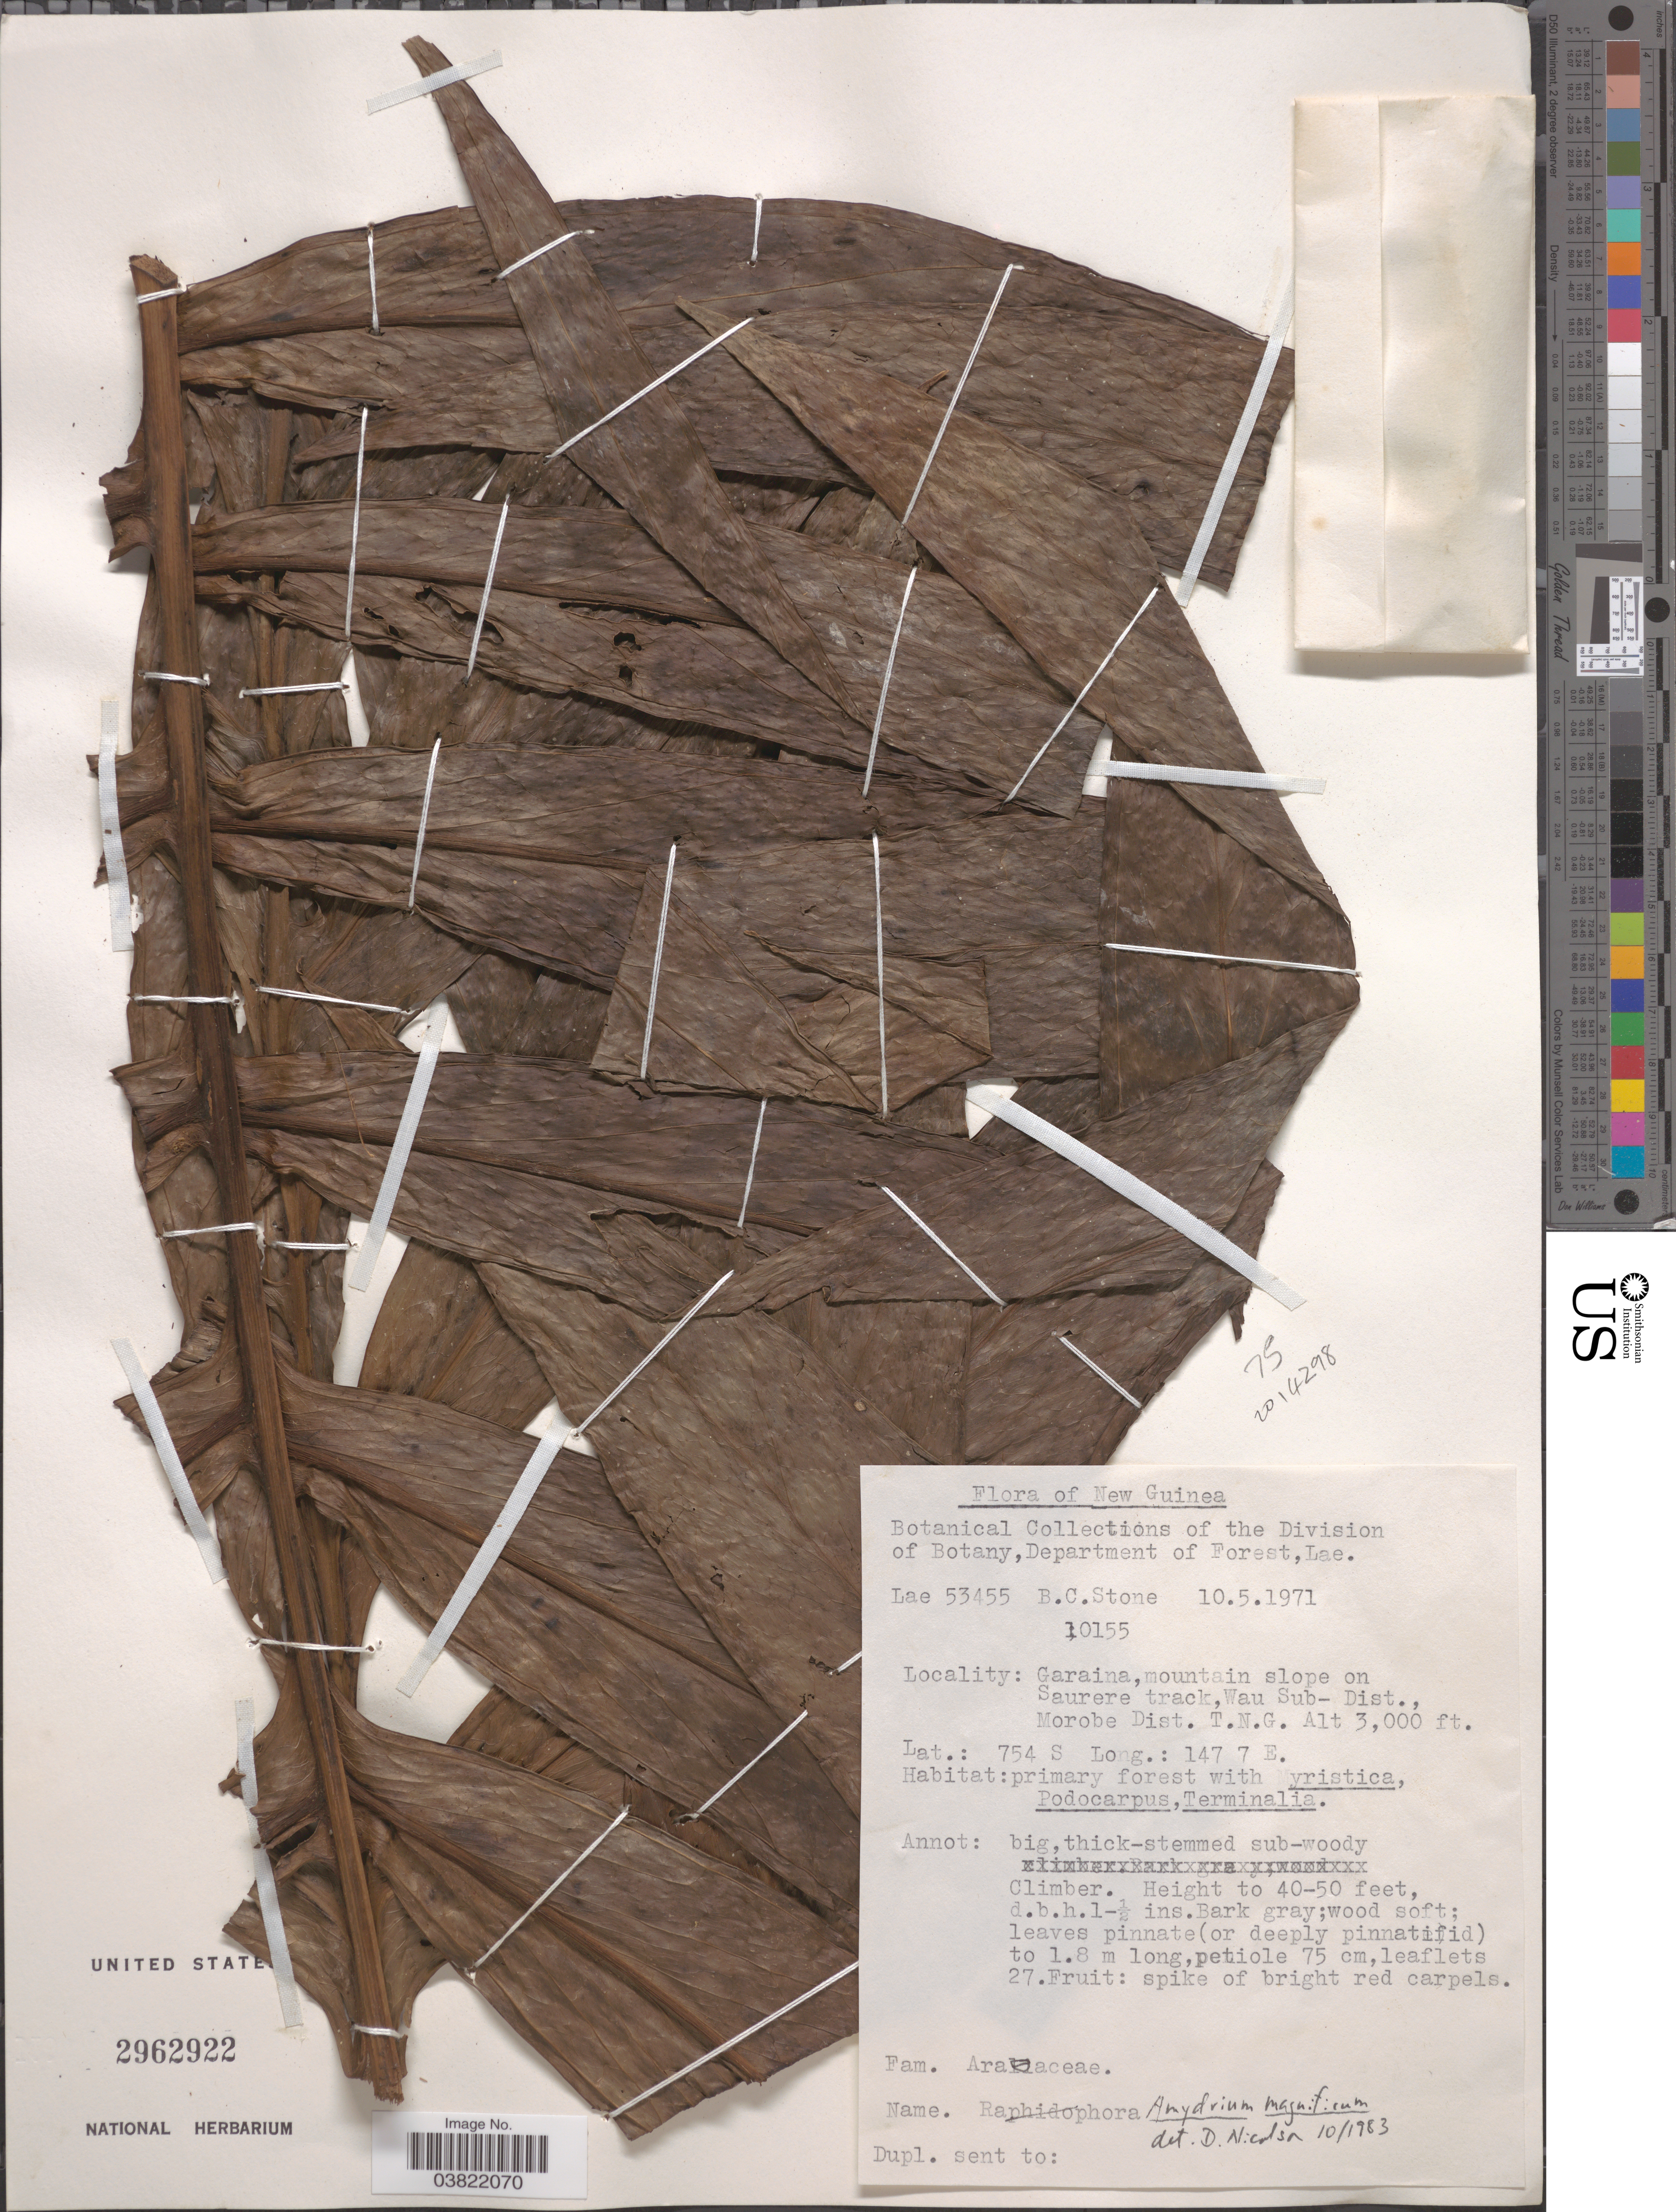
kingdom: Plantae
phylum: Tracheophyta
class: Liliopsida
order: Alismatales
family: Araceae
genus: Amydrium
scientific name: Amydrium zippelianum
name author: (Schott) Nicolson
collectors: B. C. Stone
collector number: Lae53455/10155?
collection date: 1971-05-10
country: Papua New Guinea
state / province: Morobe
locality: New Guinea. Garaina, mountain slope on Saurere track, Wau Sub-Dist., Morobe Dist. T.N.G.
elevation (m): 914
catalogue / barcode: US 2962922